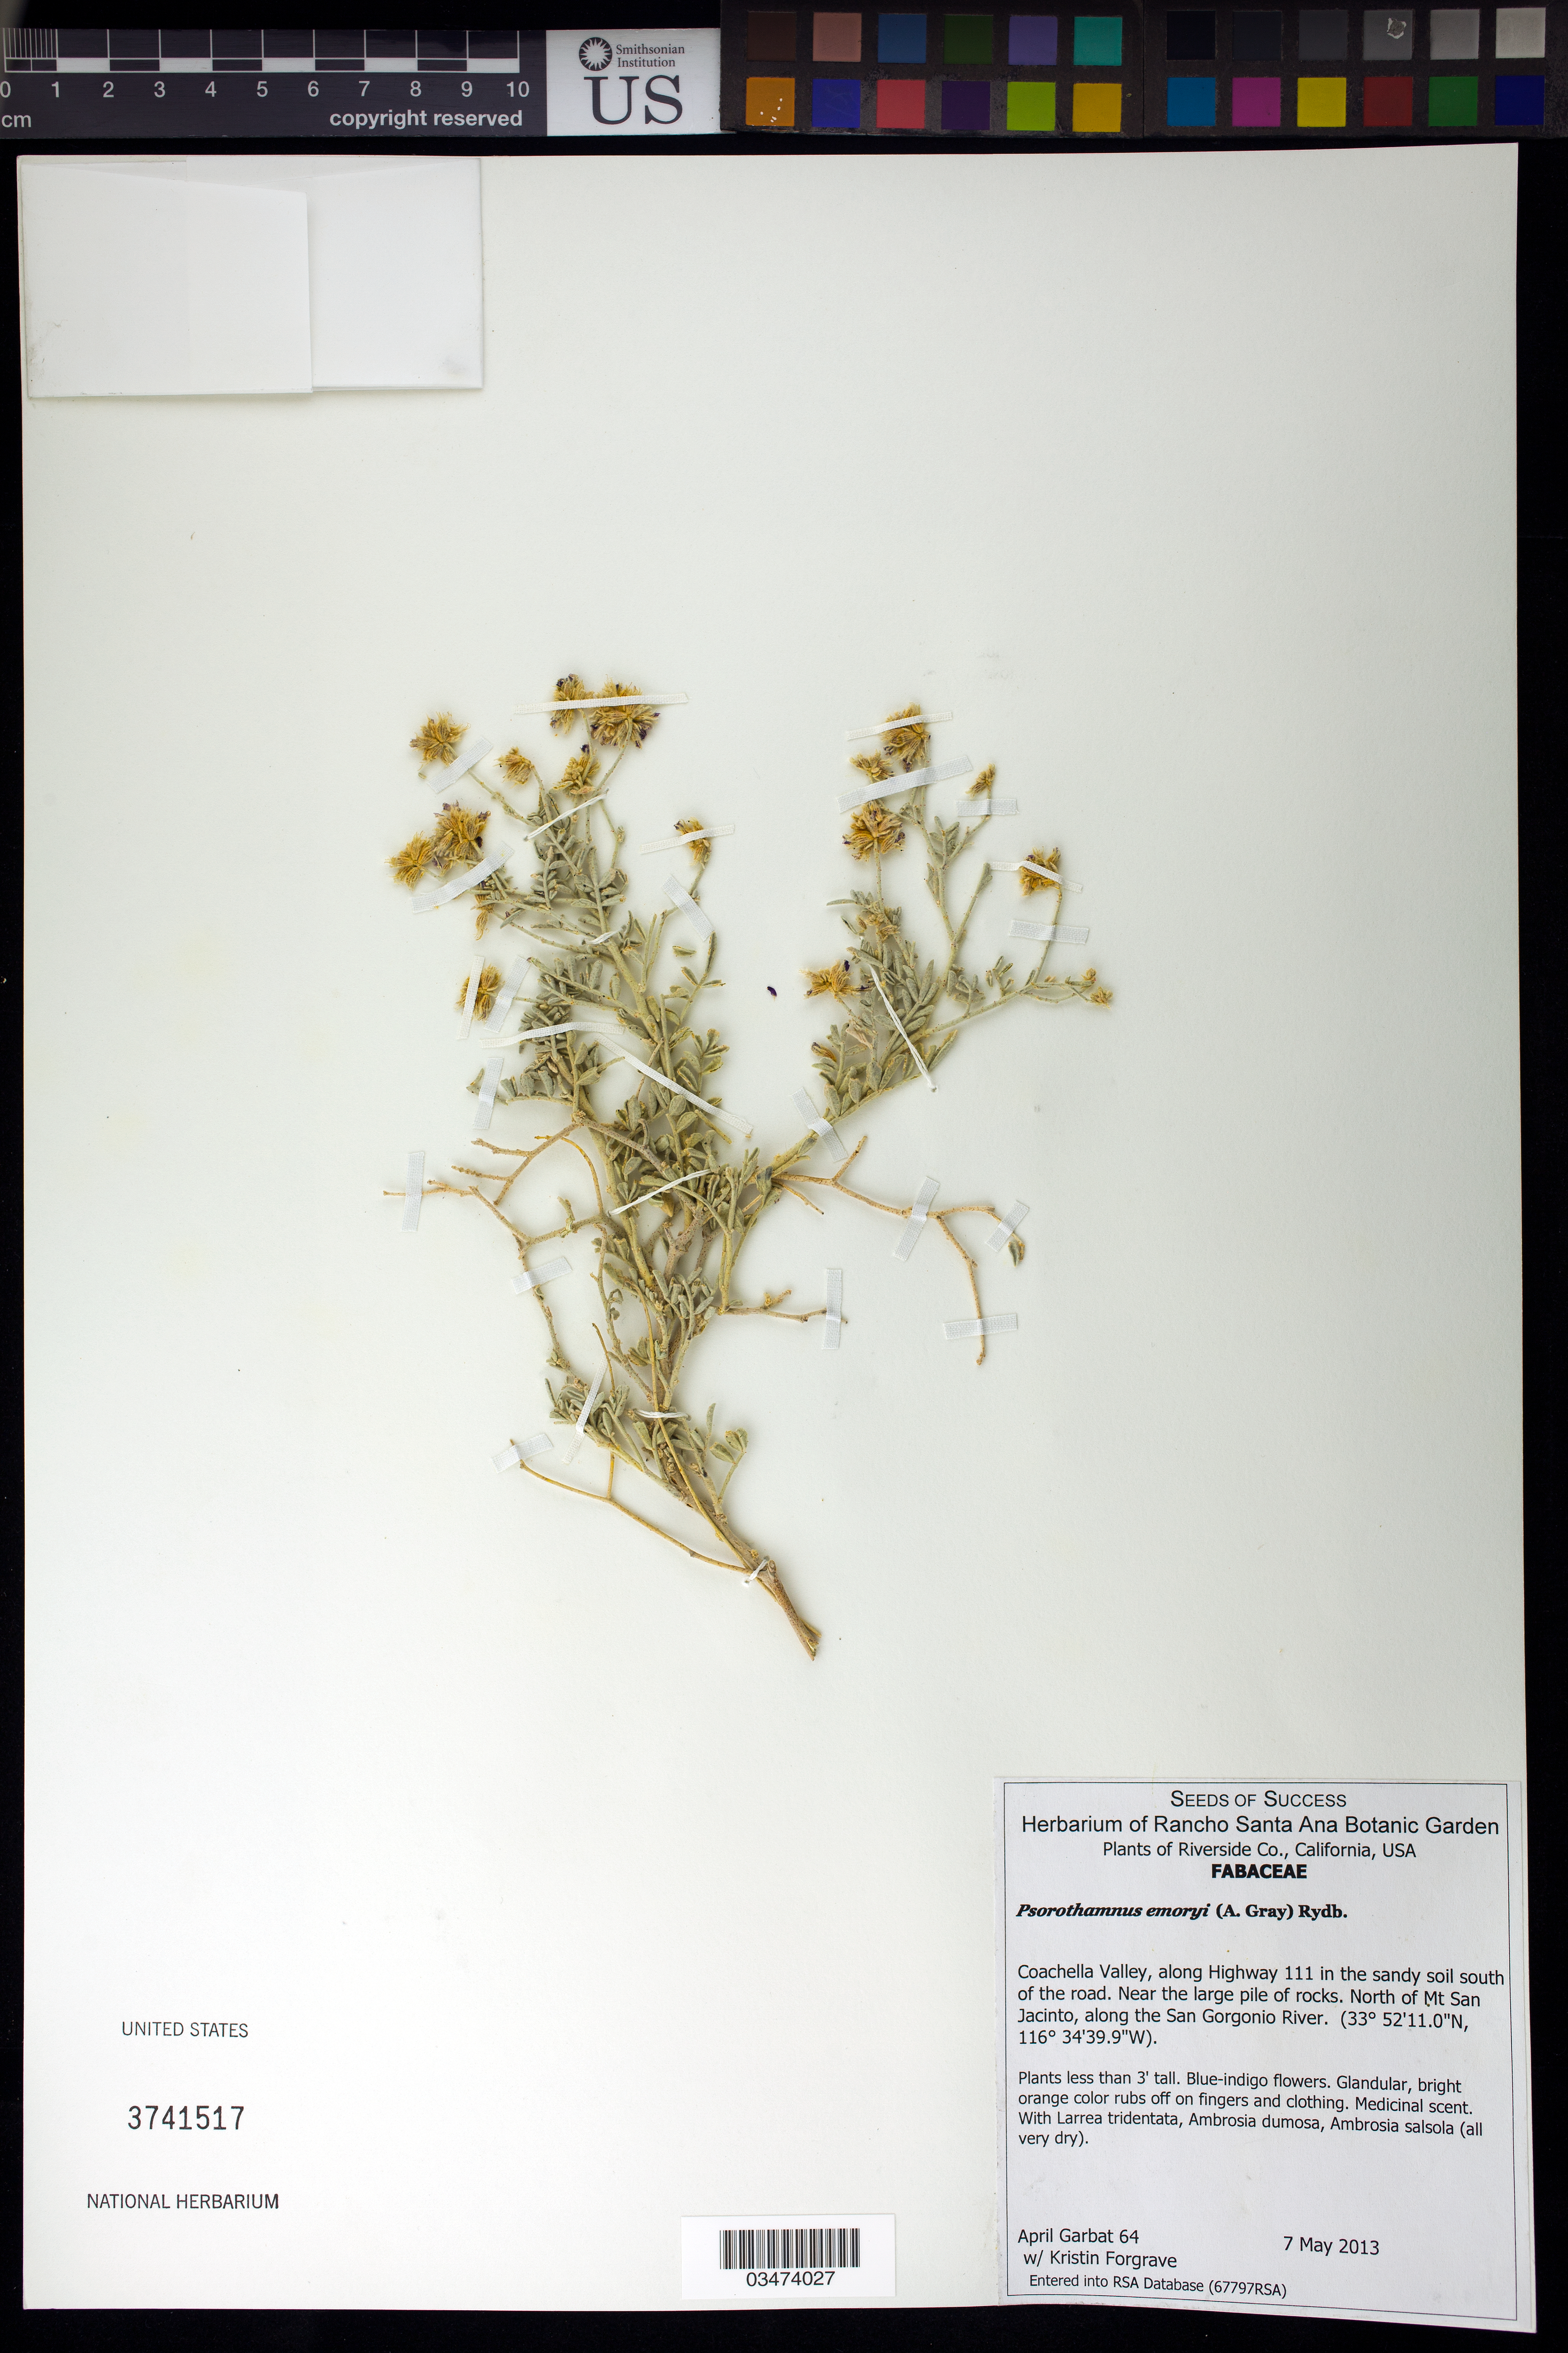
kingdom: Plantae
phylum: Tracheophyta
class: Magnoliopsida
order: Fabales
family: Fabaceae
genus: Psorothamnus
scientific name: Psorothamnus emoryi var. emoryi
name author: (A. Gray) Rydb.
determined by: Strong, M. T., (US), Smithsonian Institution - National Museum of Natural History (UNITED STATES)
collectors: A. Garbat & K. Forgrave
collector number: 64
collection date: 2013-05-07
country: United States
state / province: California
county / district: Riverside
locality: Coachella Valley, along Hwy 111, N of Mt. San Jacinto, along the San Gorgonio River.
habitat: With Larrea tridentata, Ambrosia dumosa , Ambrosia salosa.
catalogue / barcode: US 3741517